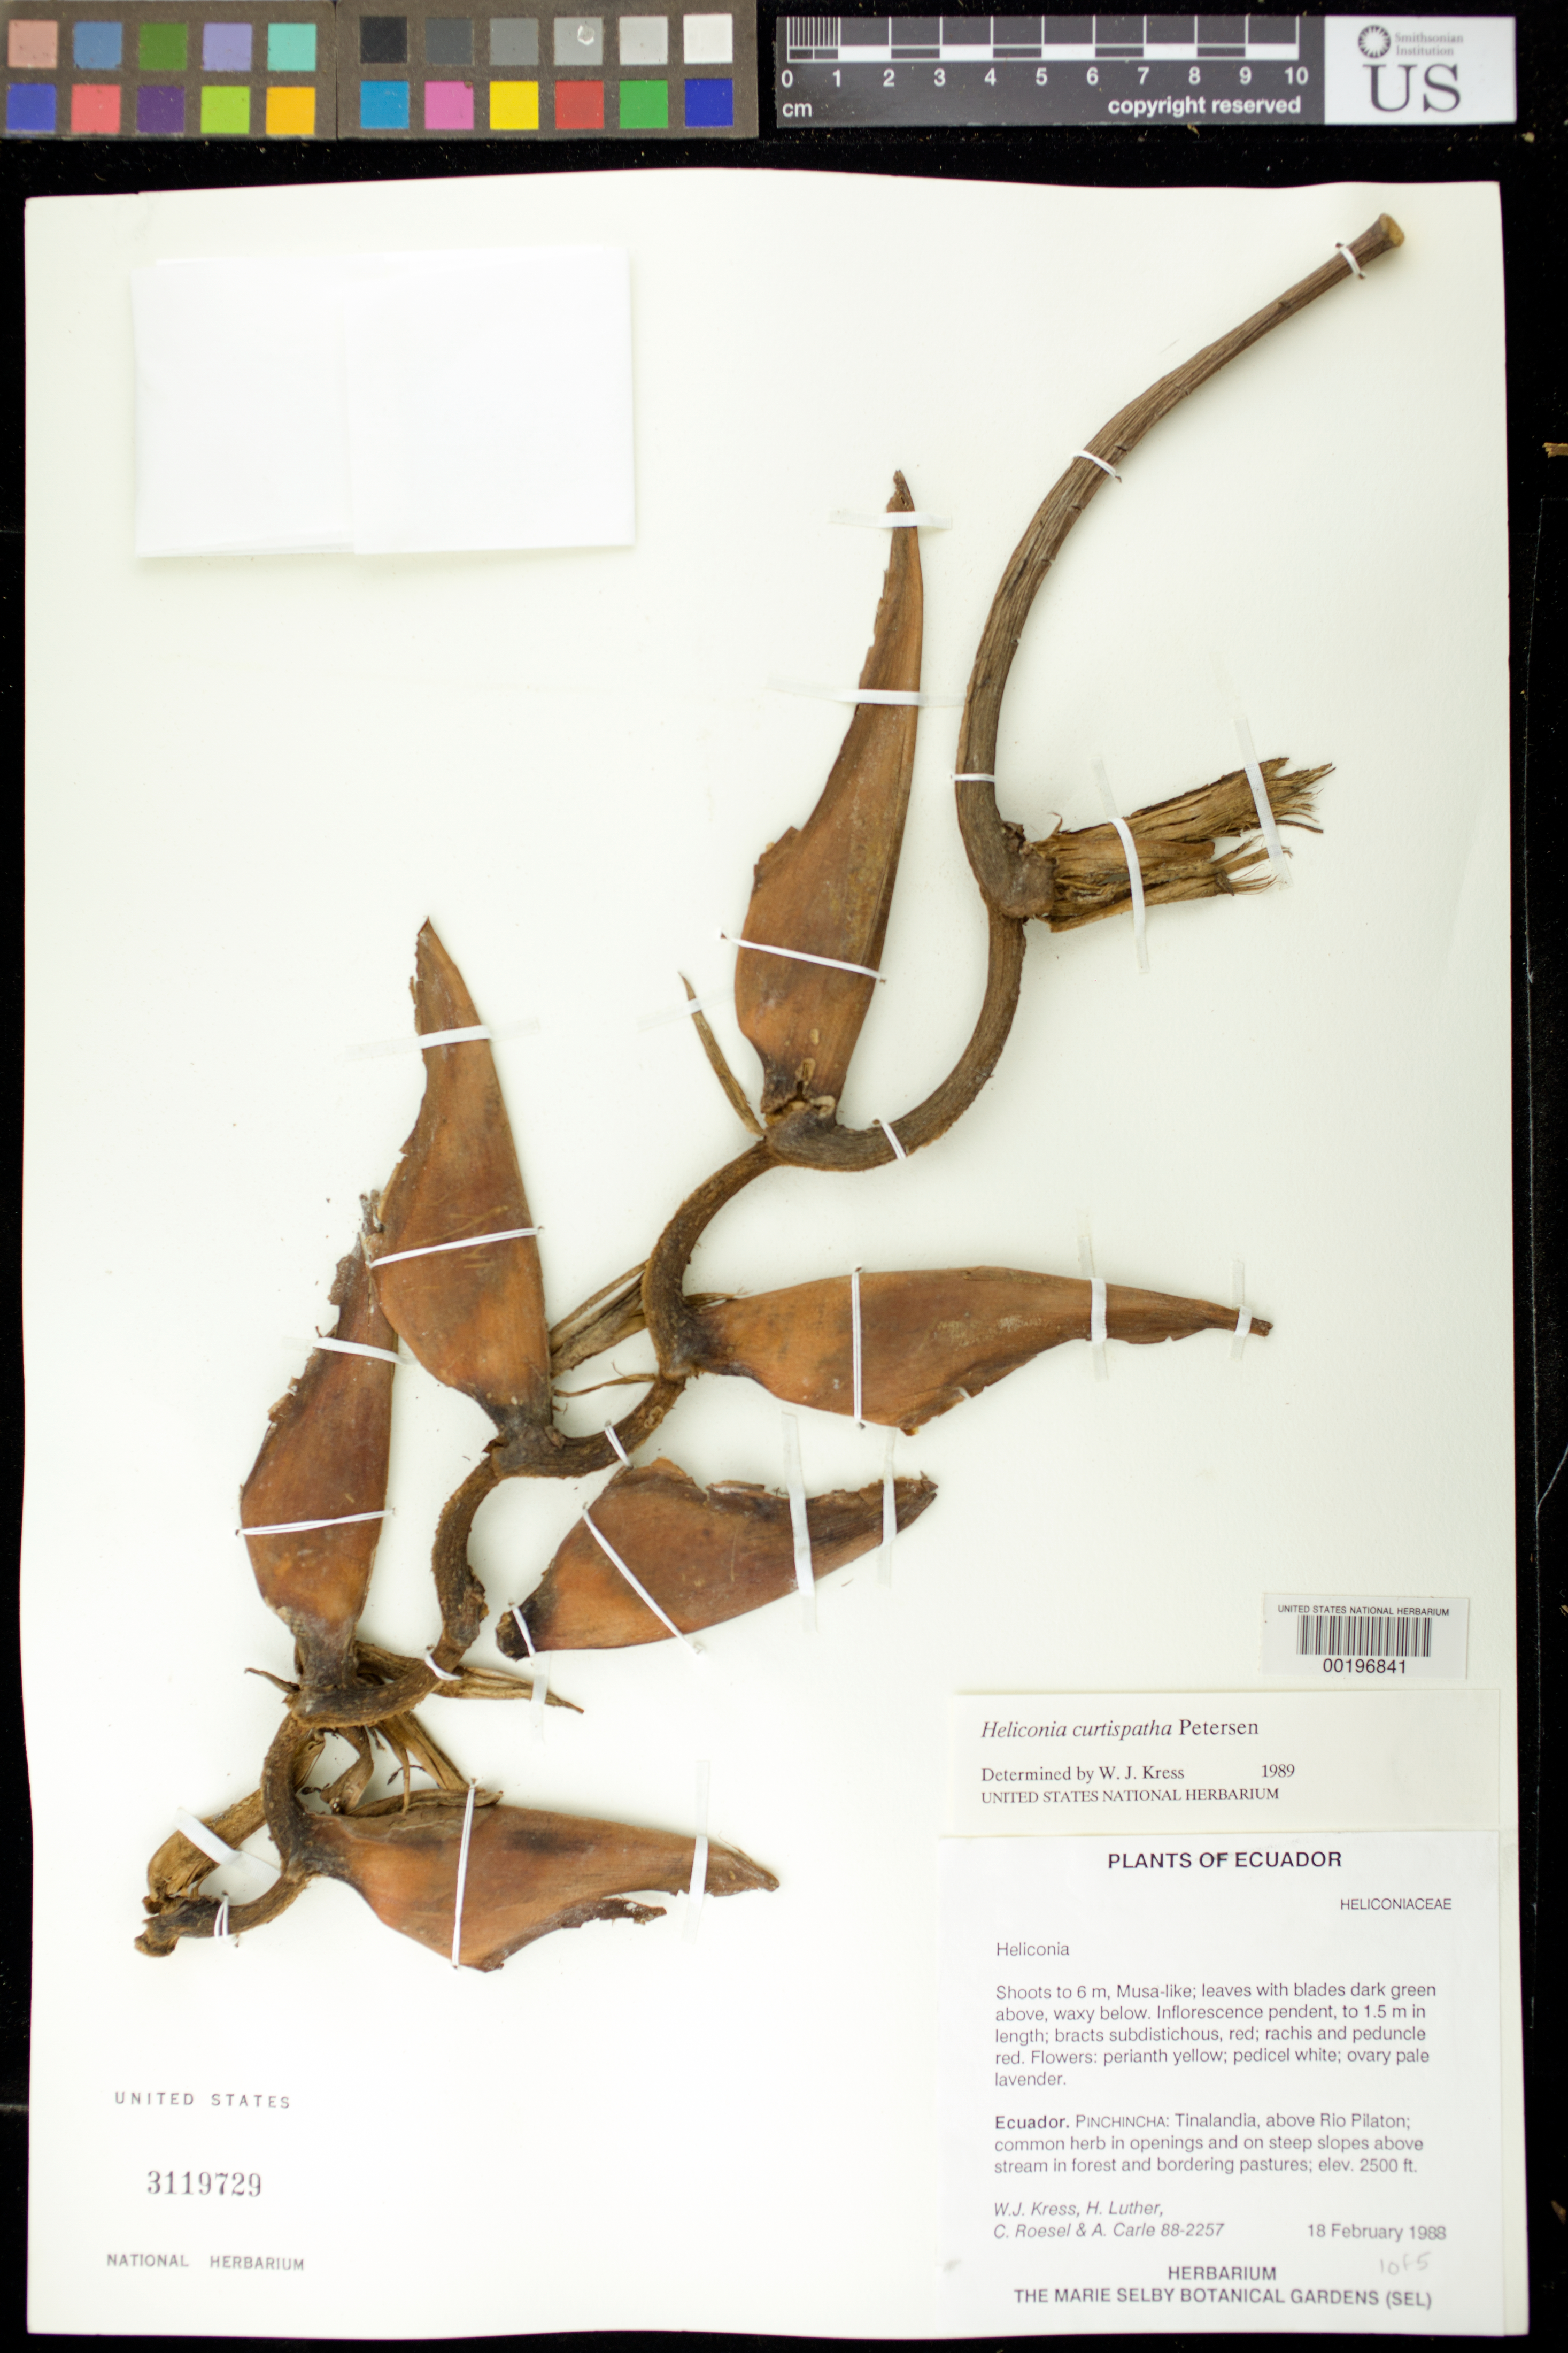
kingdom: Plantae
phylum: Tracheophyta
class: Liliopsida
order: Zingiberales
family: Heliconiaceae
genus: Heliconia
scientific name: Heliconia curtispatha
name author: Petersen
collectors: W. J. Kress, Harry E. Luther, C. S. Roesel & A. Carle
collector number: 88-2257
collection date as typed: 18 Feb 1988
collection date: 1988-02-18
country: Ecuador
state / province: Pichincha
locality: Tinalandia, above Rio pilaton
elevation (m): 762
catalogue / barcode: US 3119729